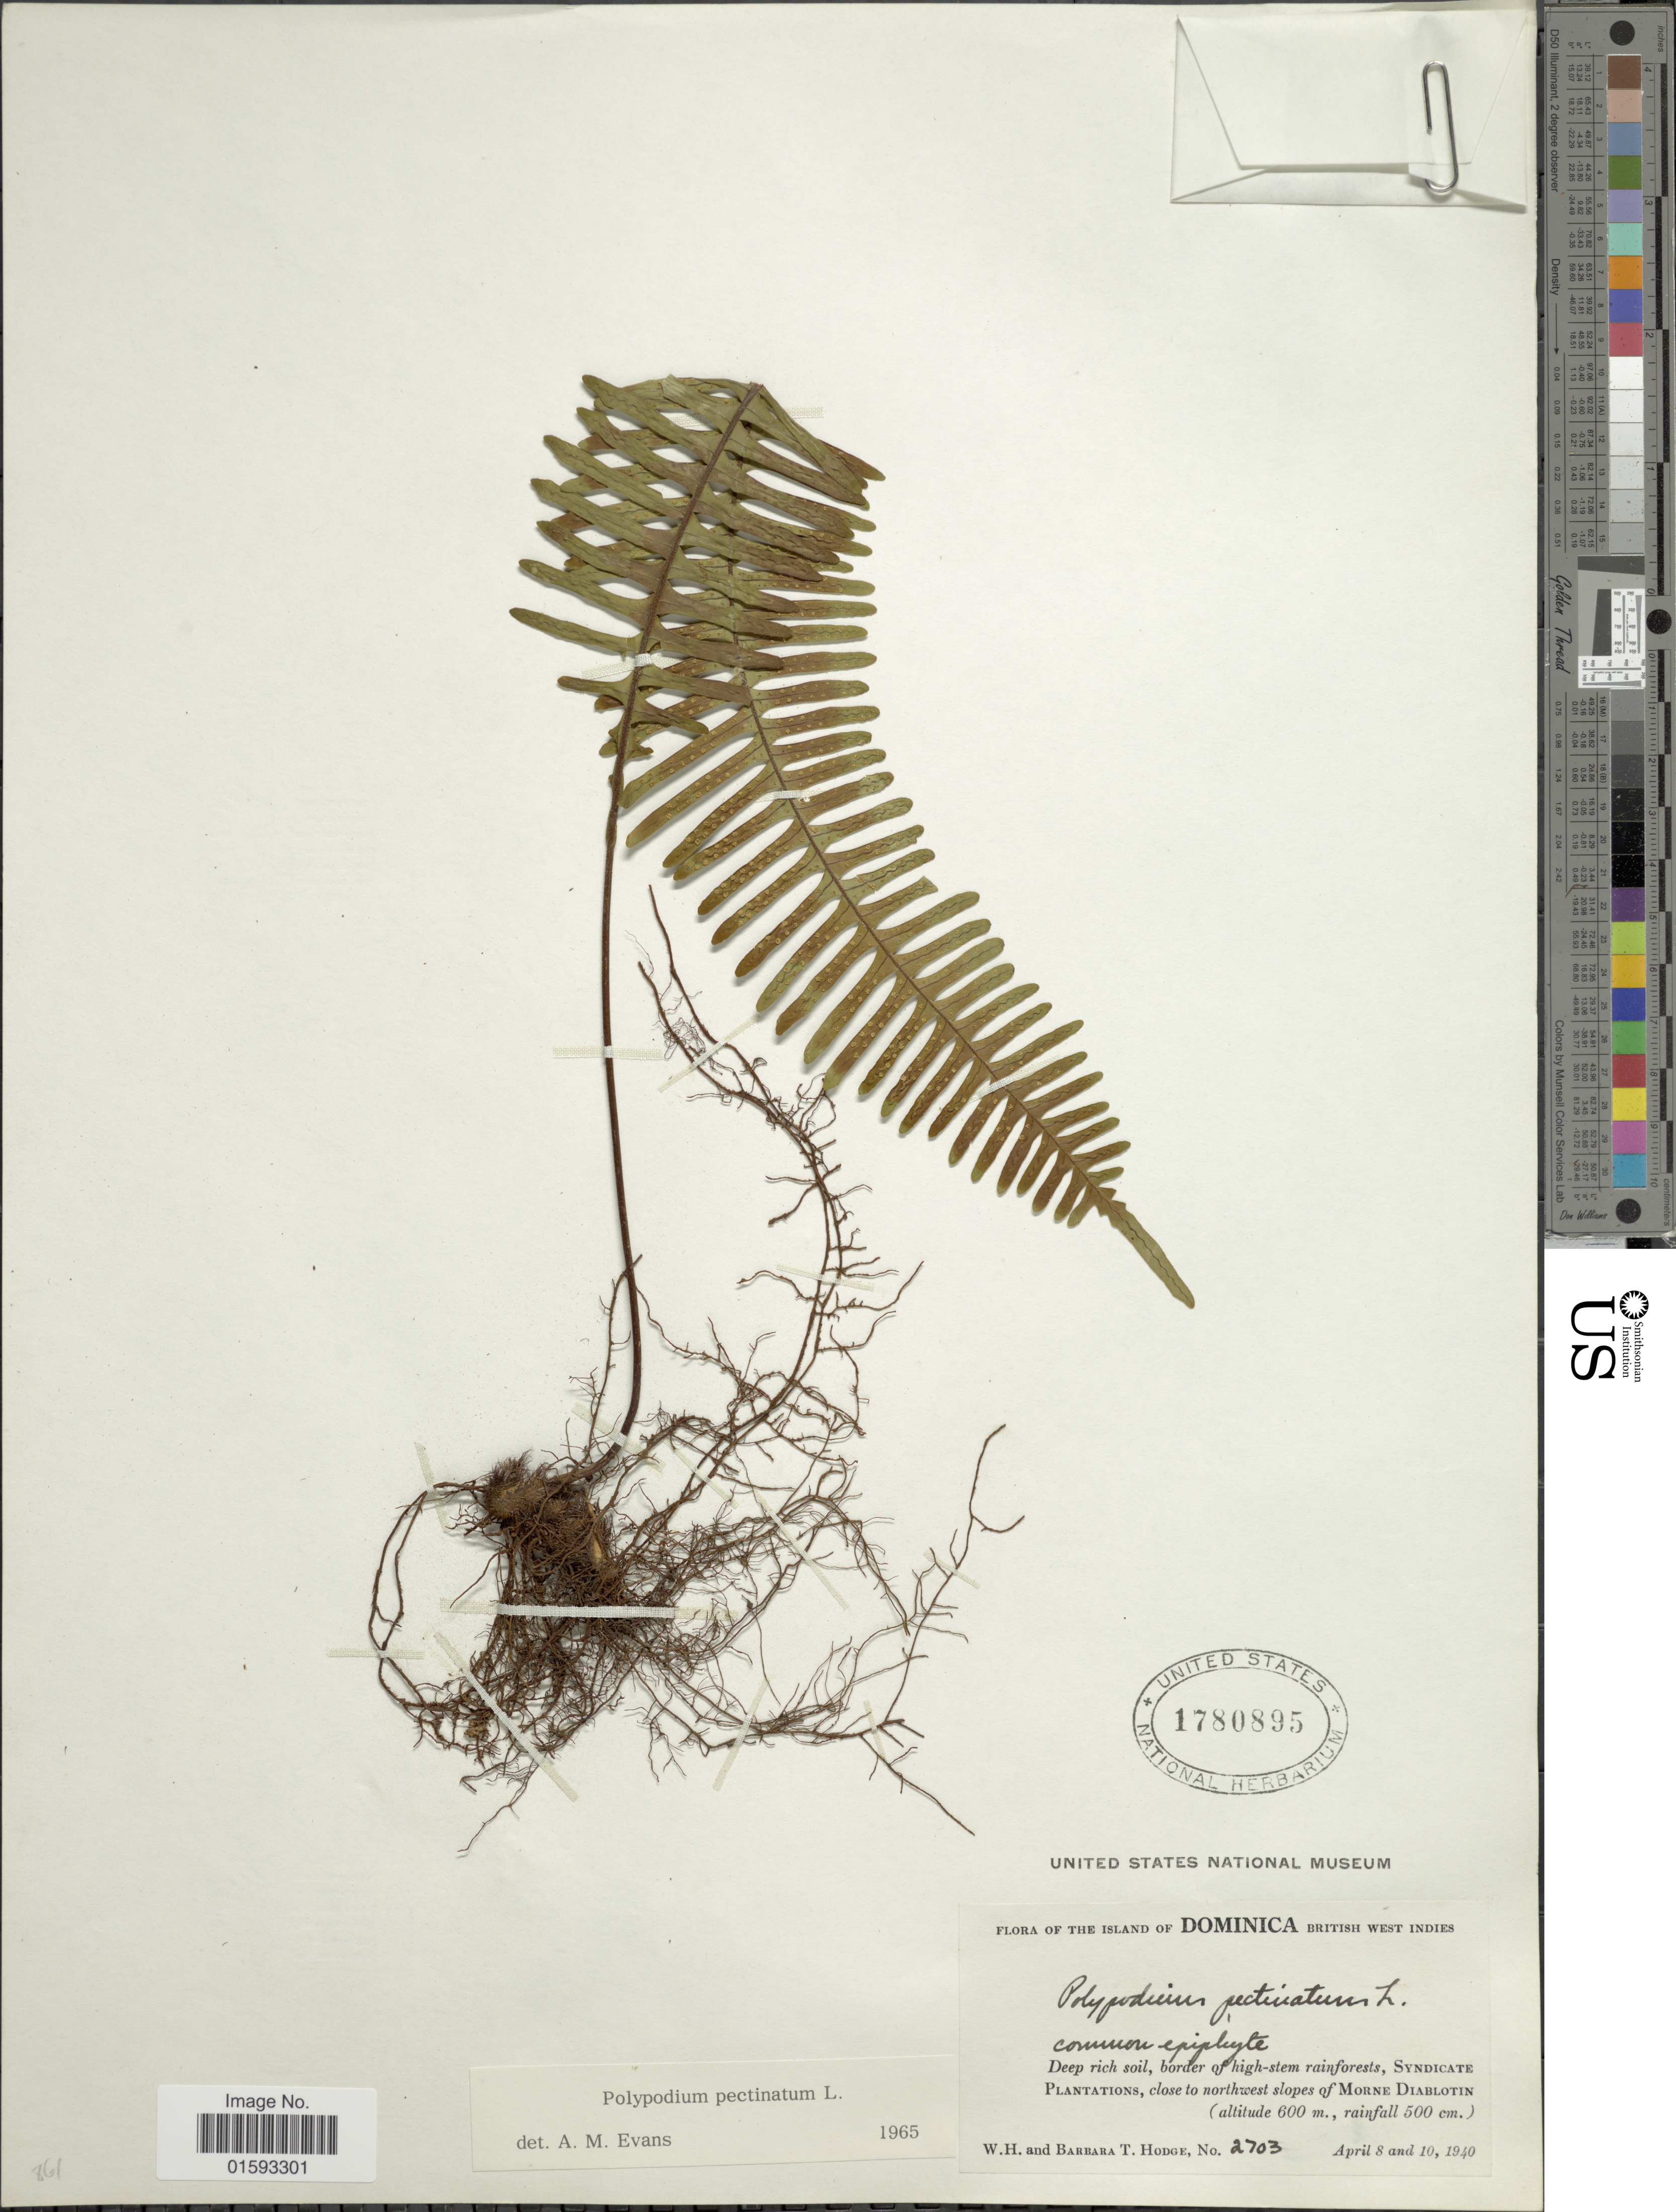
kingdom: Plantae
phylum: Tracheophyta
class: Polypodiopsida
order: Polypodiales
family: Polypodiaceae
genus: Pecluma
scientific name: Pecluma pectinata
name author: (L.) M.G. Price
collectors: W. Hodge & B. Hodge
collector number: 2703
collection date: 1940-04-08/1940-04-10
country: Dominica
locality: Deep rich soil, border of high stem rainforest, Syndicate Plantations, close to northwest slopes of Morne Diablotin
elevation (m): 600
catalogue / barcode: US 1780895